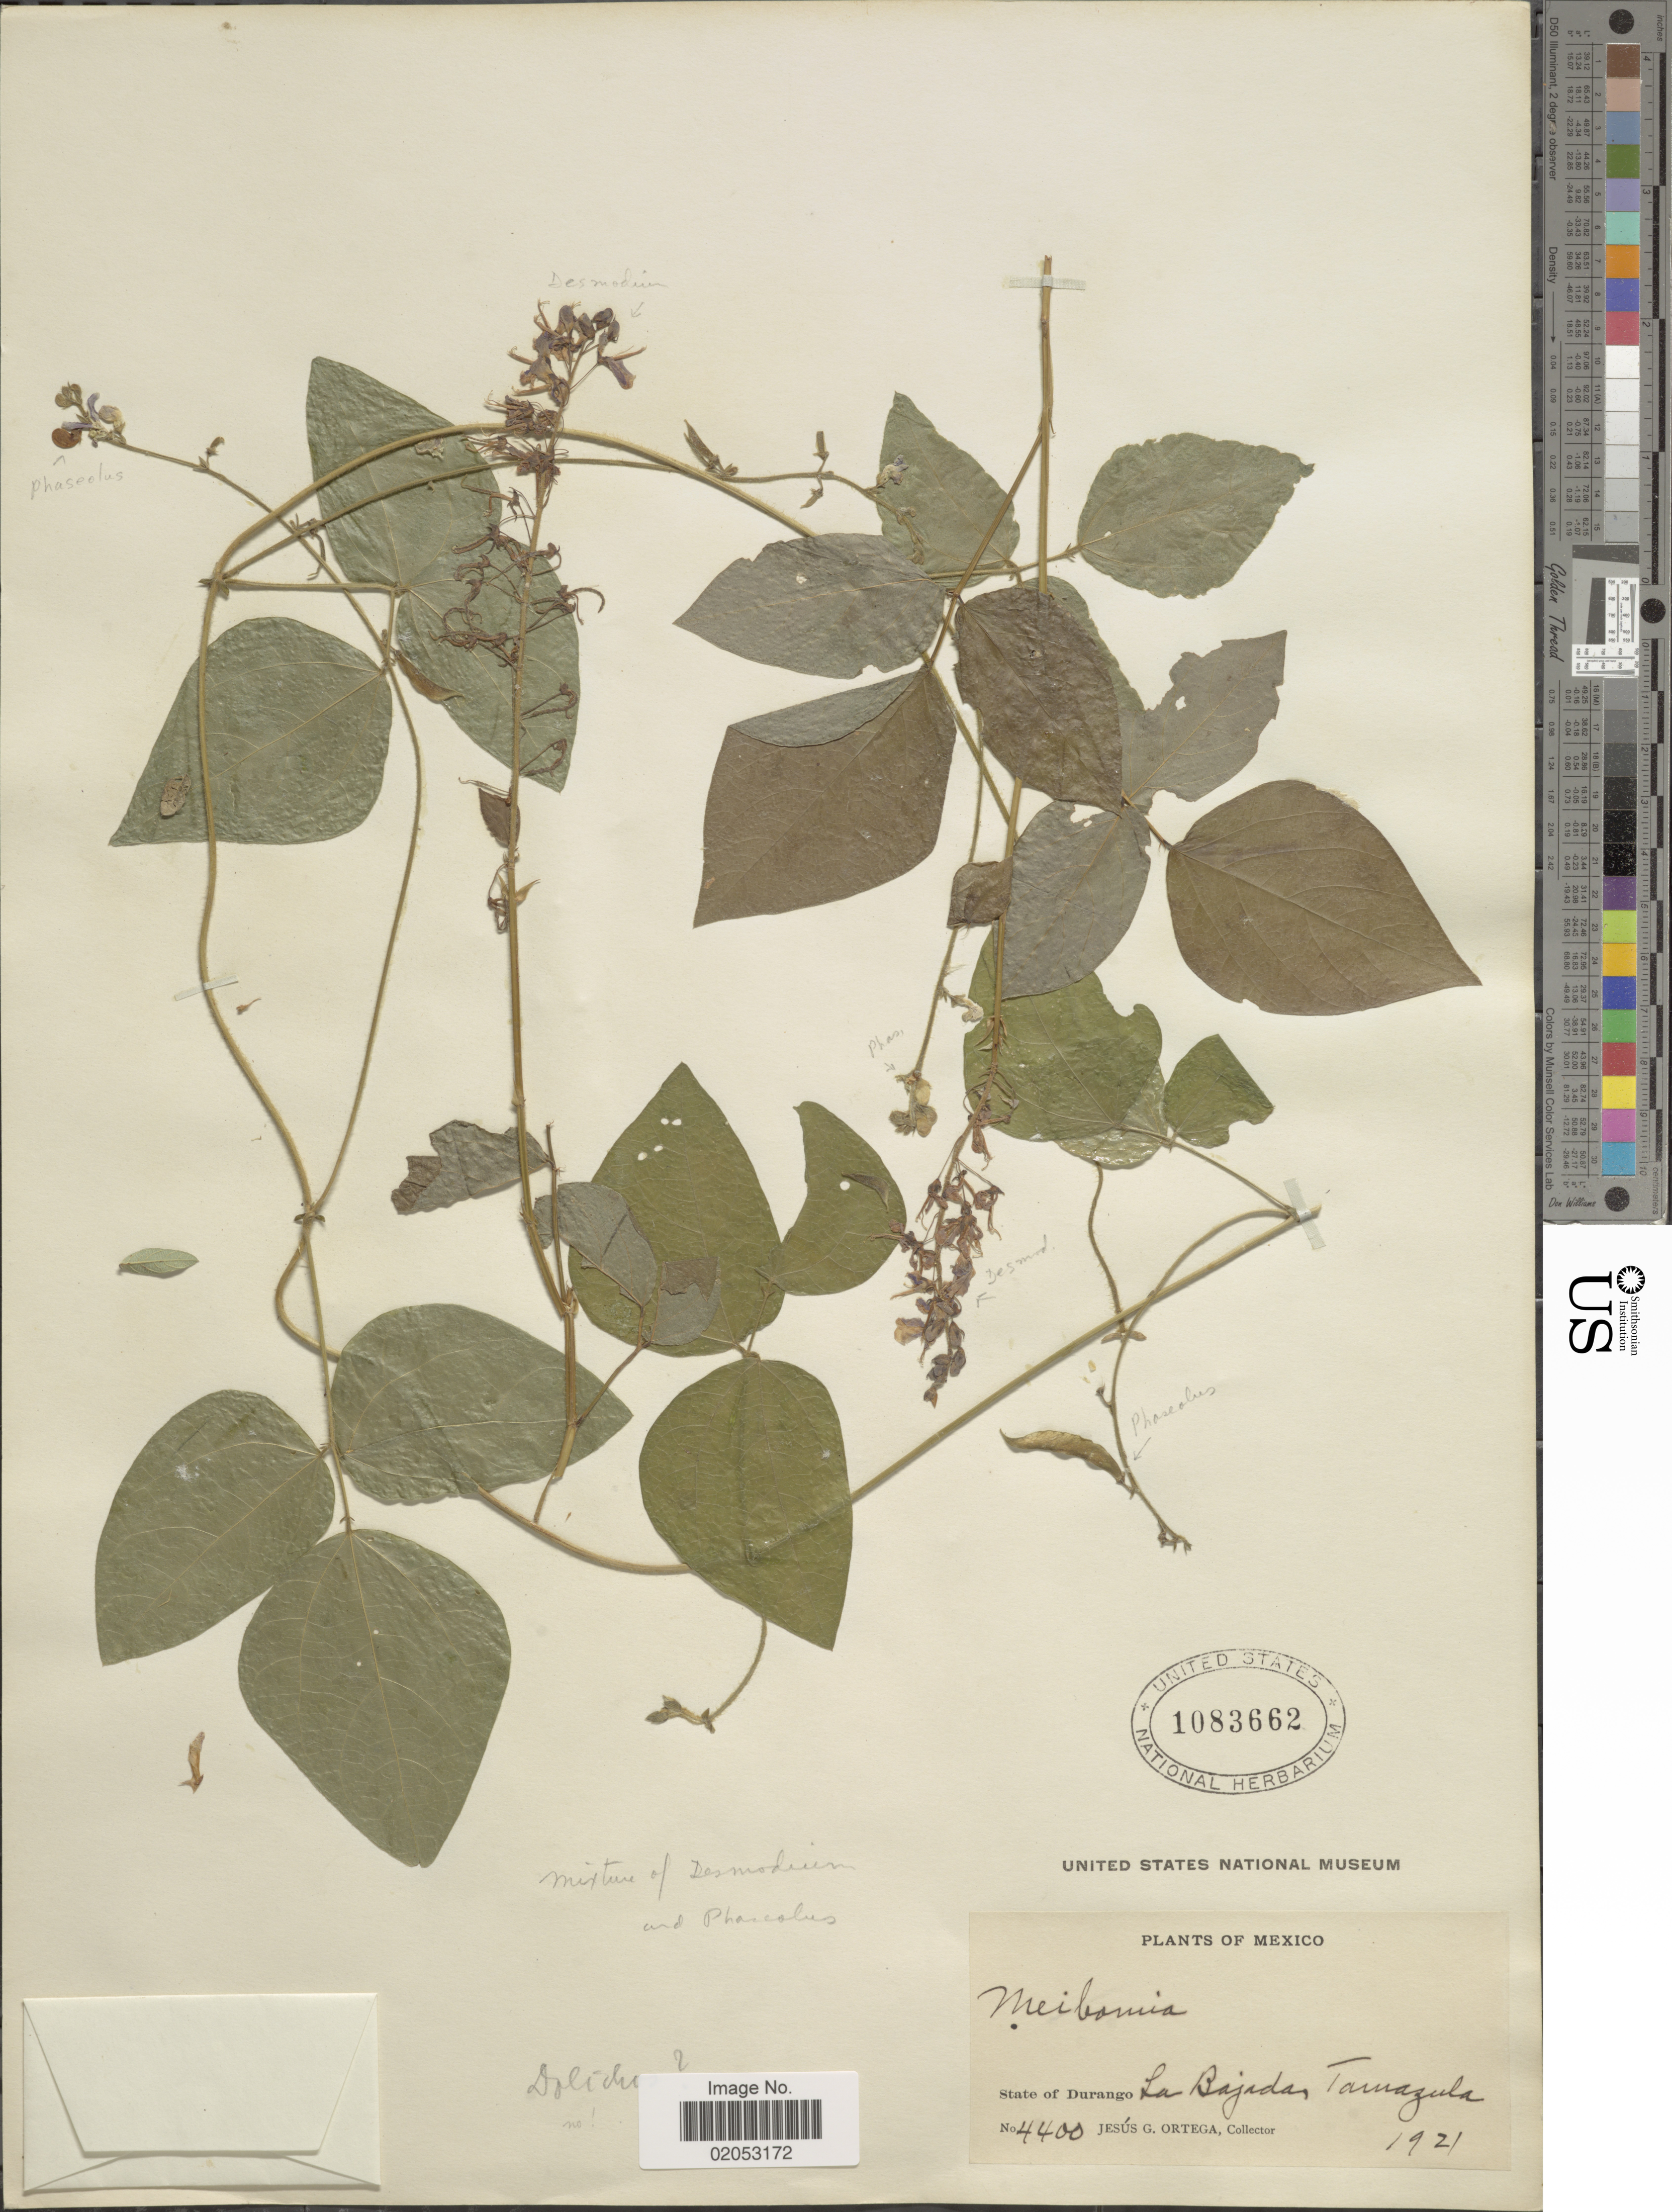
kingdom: Plantae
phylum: Tracheophyta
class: Magnoliopsida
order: Fabales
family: Fabaceae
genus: Desmodium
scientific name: Desmodium sp.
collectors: J. Ortega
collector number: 4400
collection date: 1921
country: Mexico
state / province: Durango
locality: La Bajadas Tamazula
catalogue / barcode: US 1083662